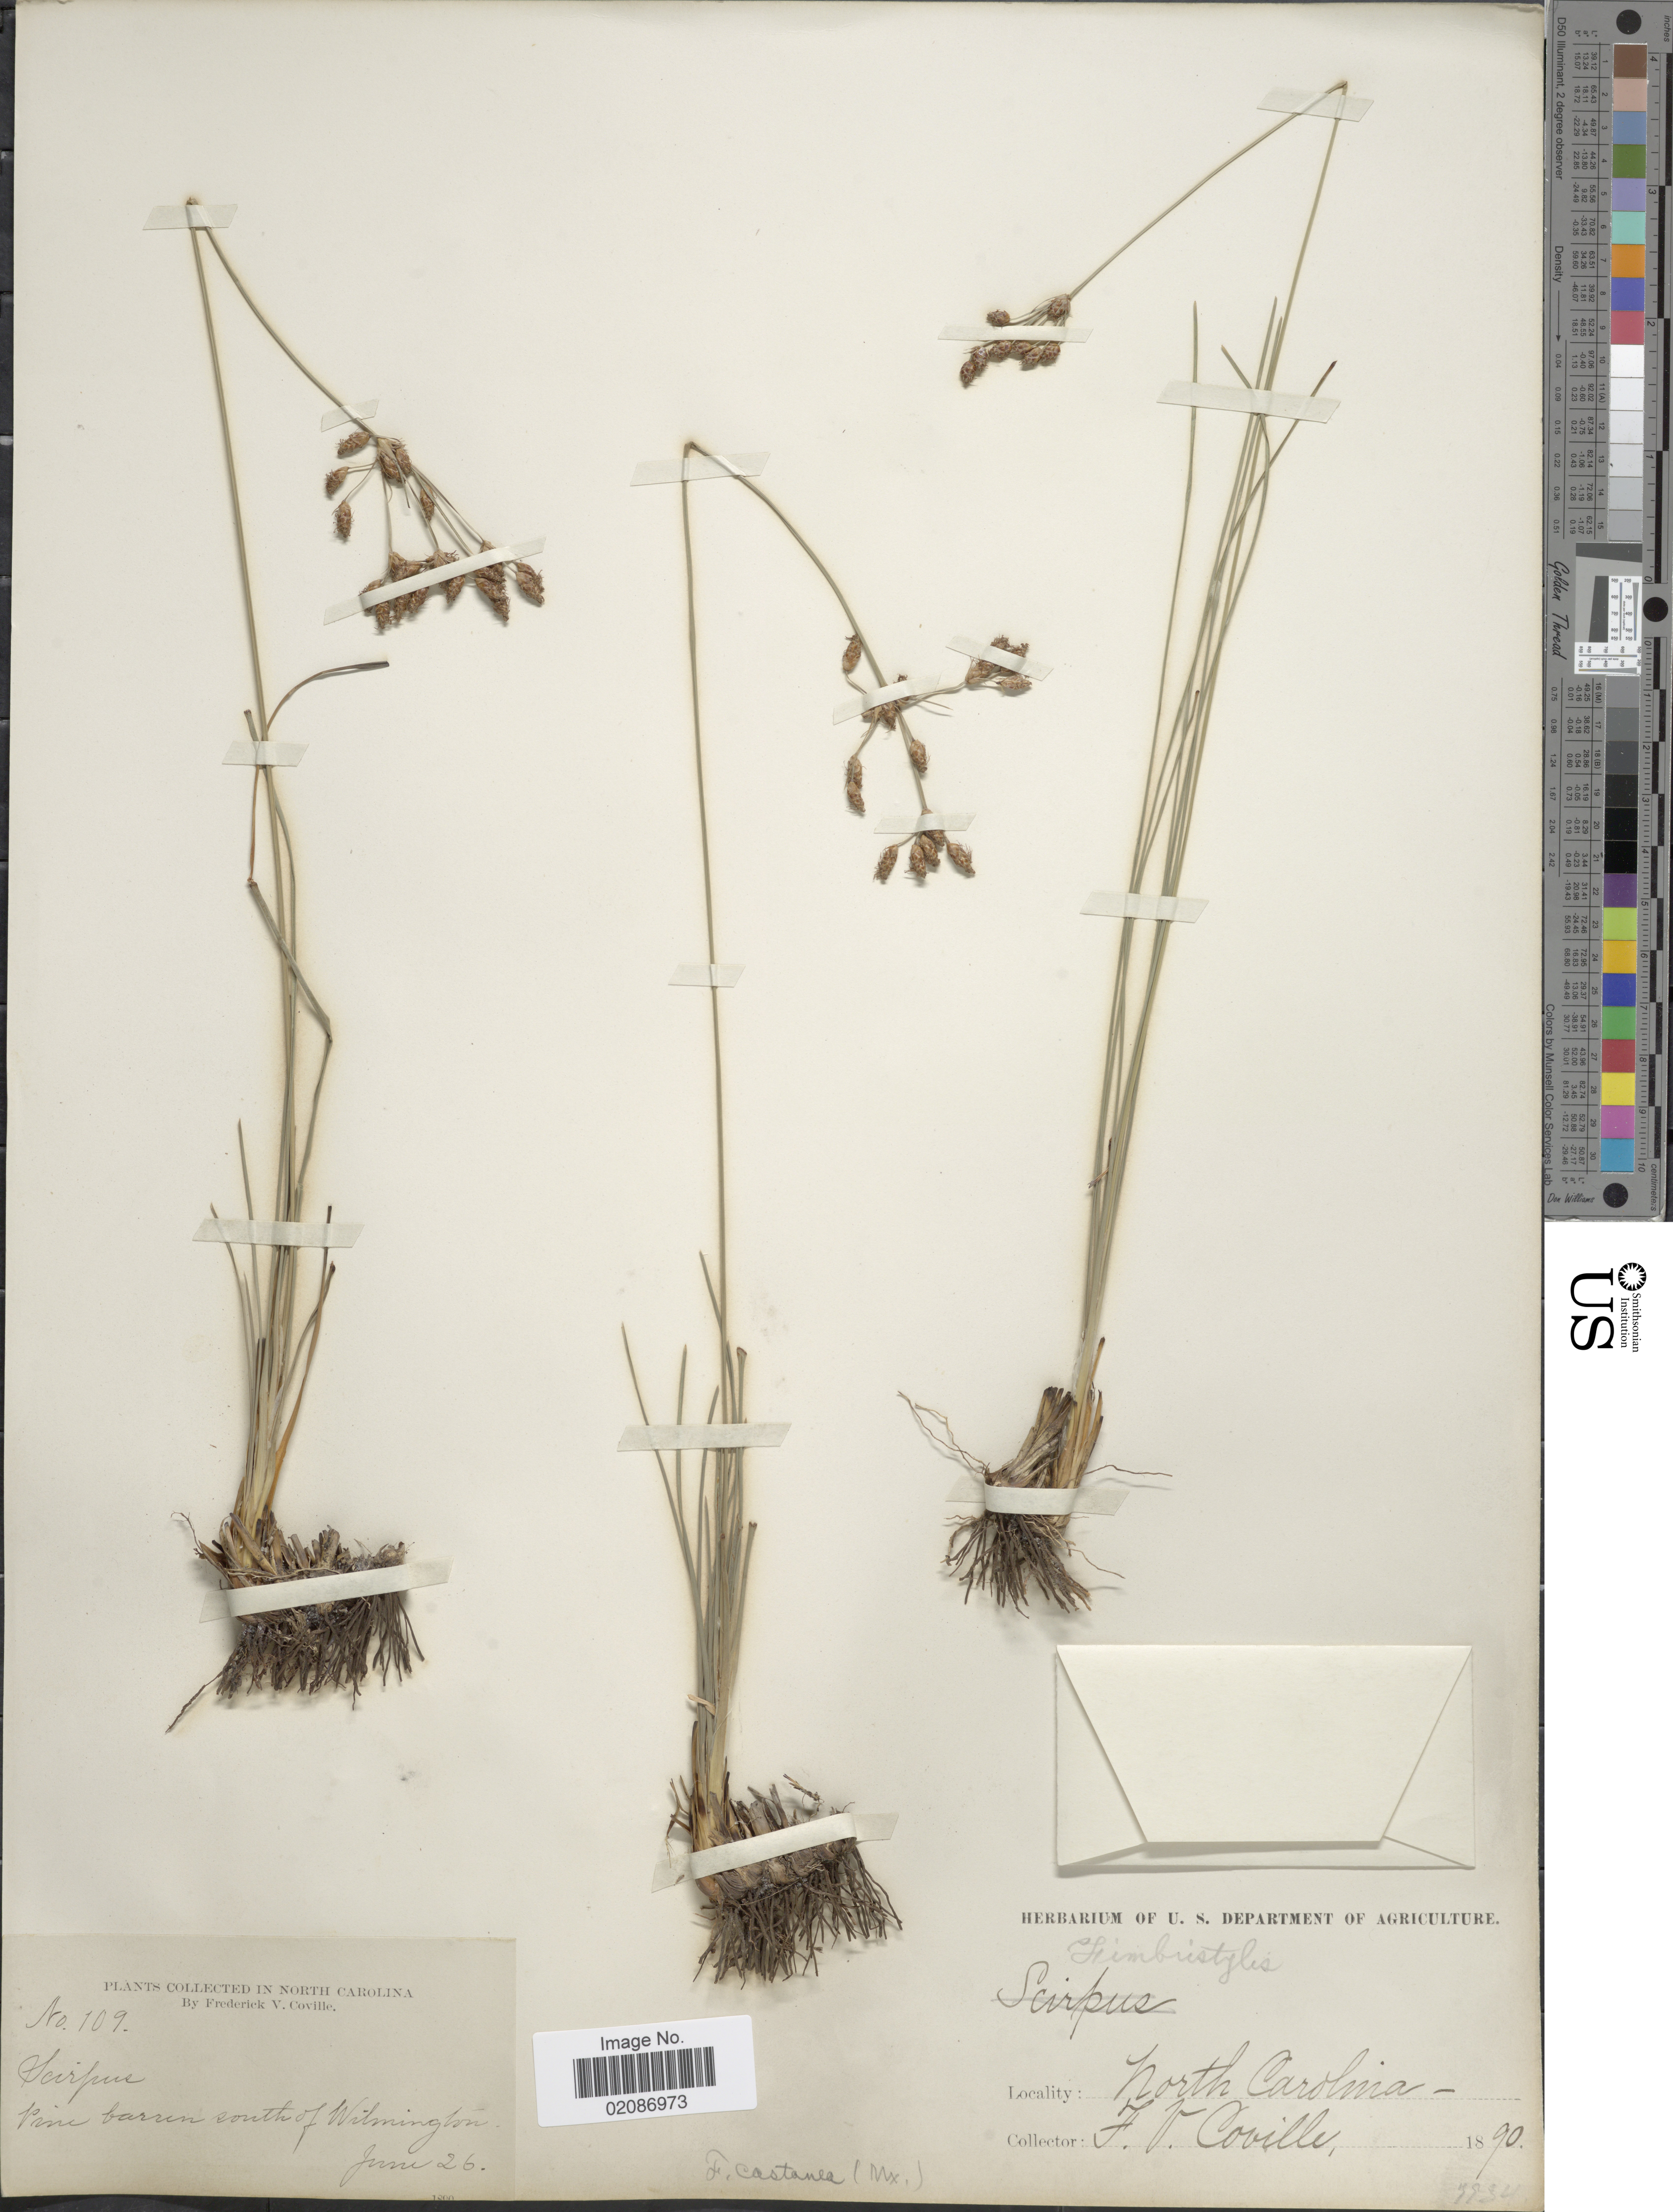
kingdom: Plantae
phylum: Tracheophyta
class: Liliopsida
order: Poales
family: Cyperaceae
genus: Fimbristylis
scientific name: Fimbristylis castanea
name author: (Michx.) Vahl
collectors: F. V. Coville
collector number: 109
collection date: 1890-06-26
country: United States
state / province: North Carolina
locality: Pine barren south of Wilmington